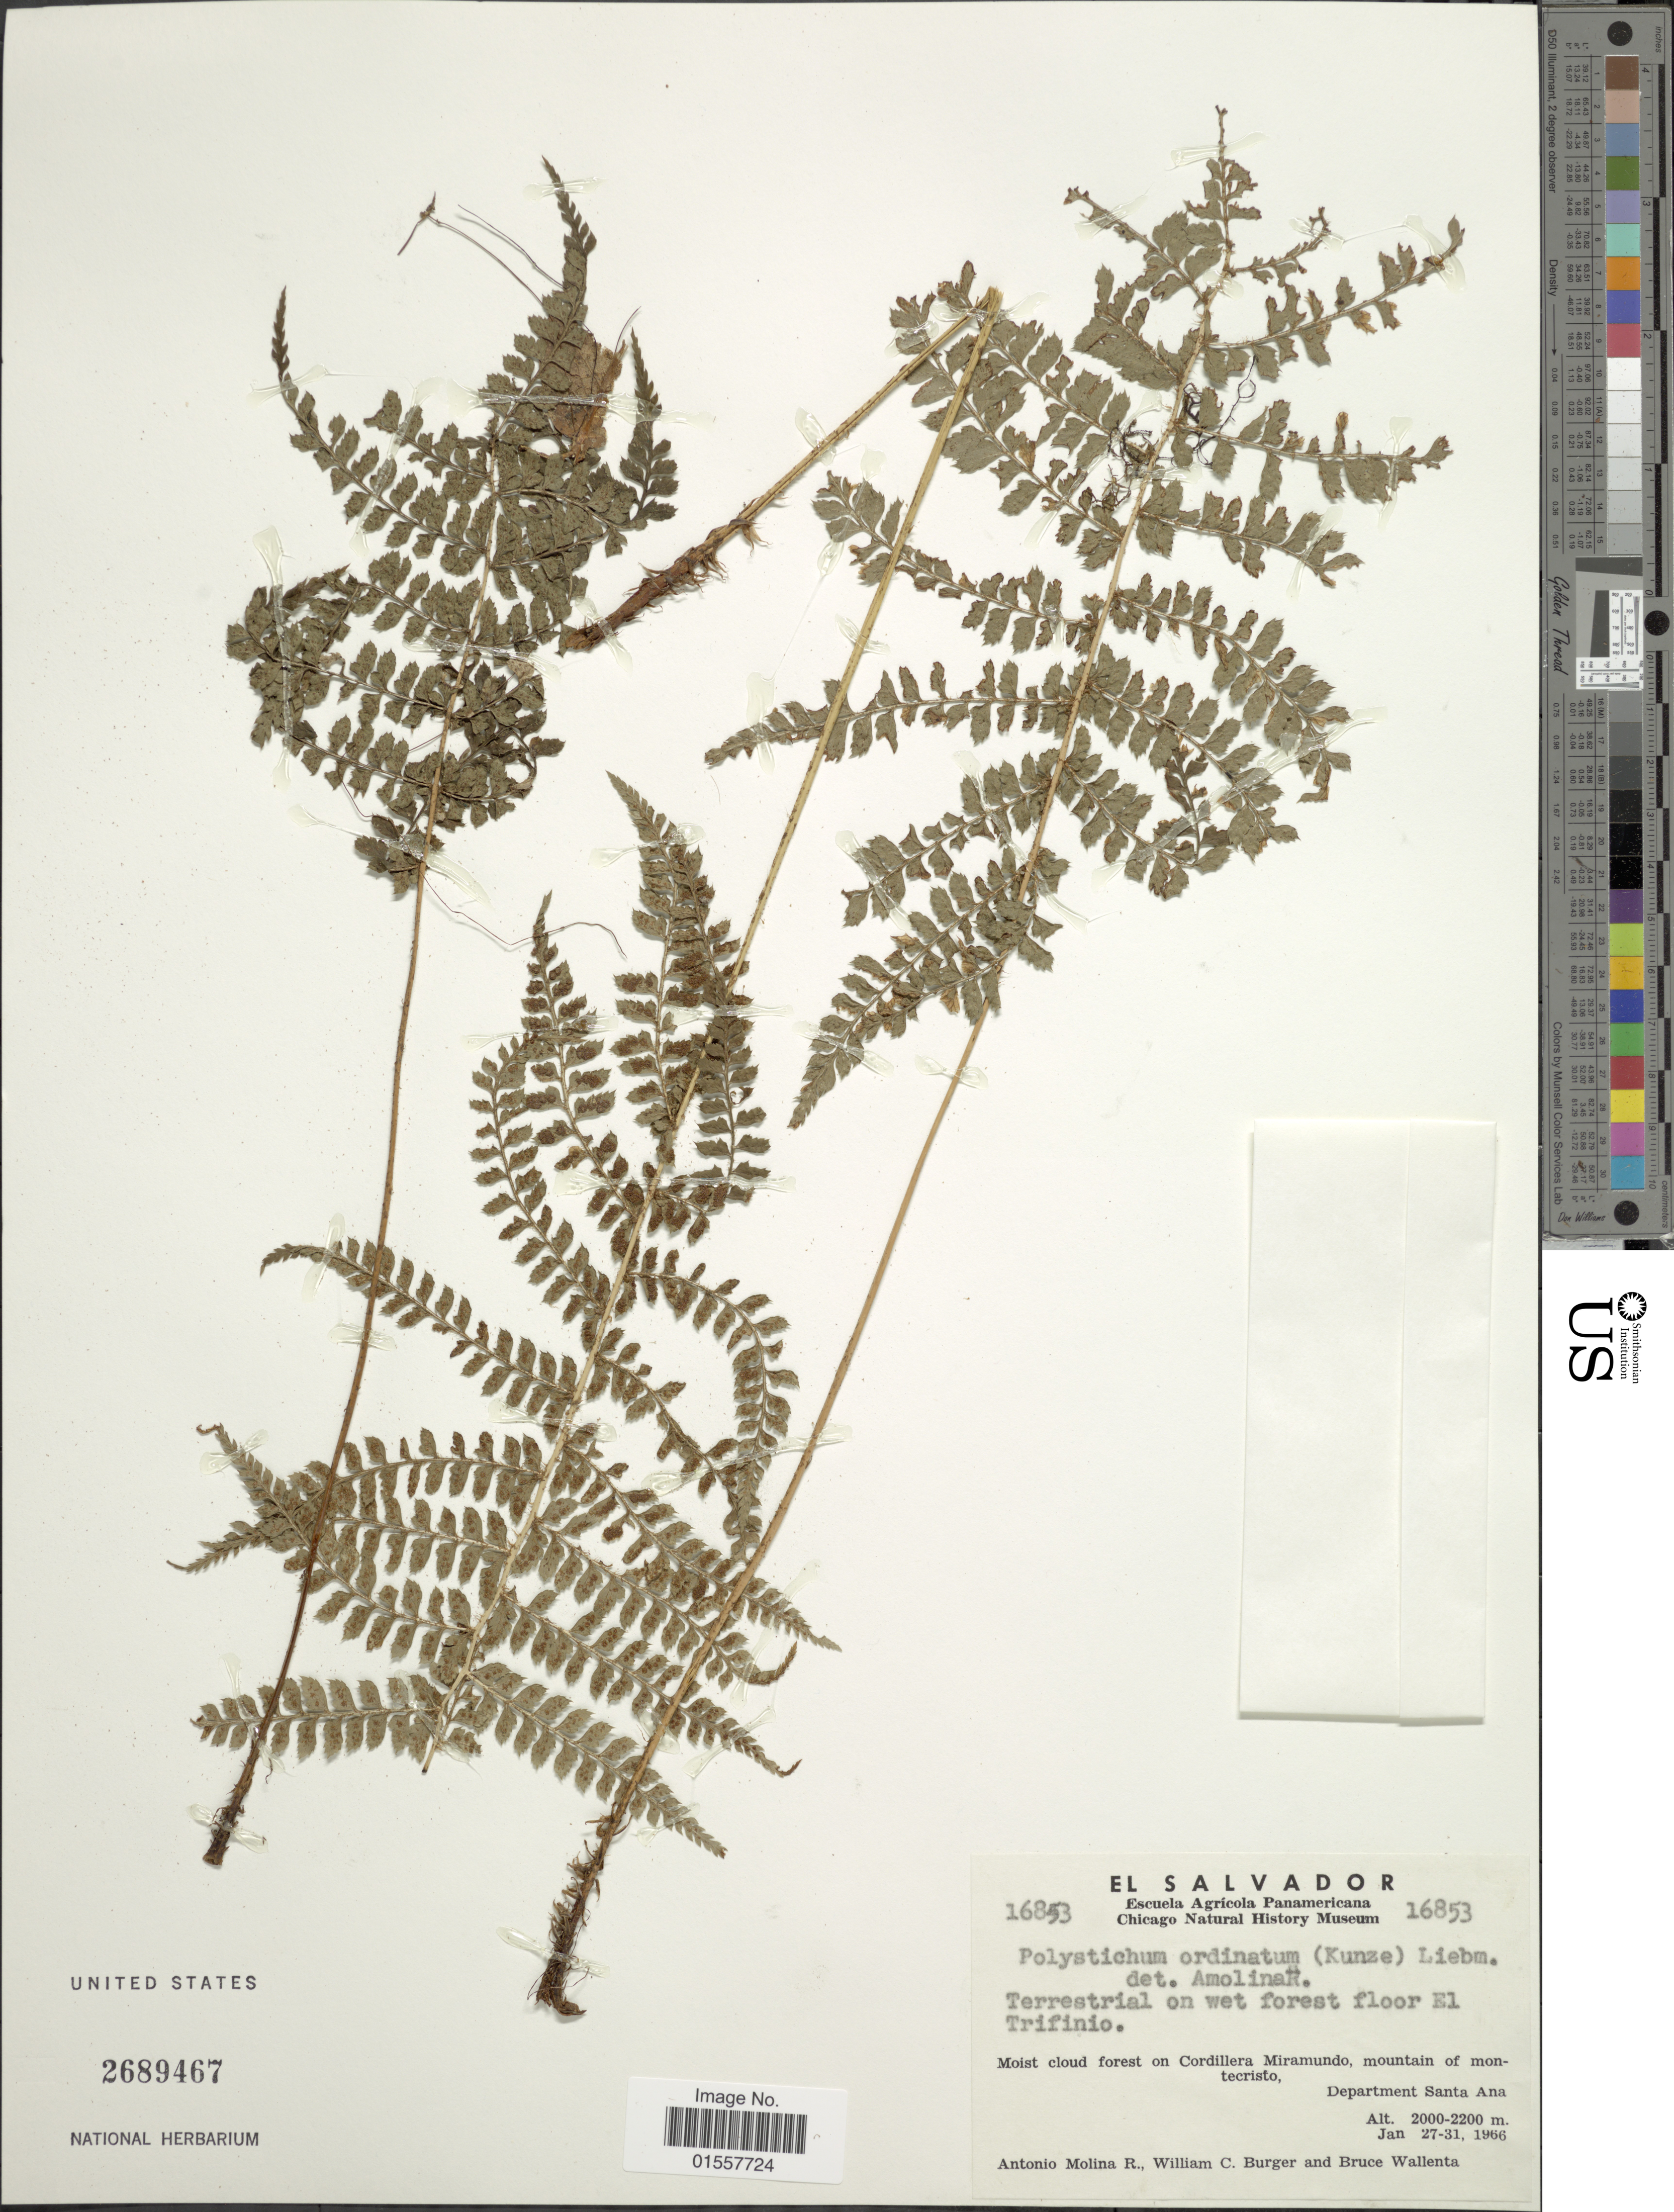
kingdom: Plantae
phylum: Tracheophyta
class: Polypodiopsida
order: Polypodiales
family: Dryopteridaceae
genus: Polystichum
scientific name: Polystichum ordinatum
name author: (Kunze) Liebm.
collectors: A. Molina R., W. Burger & B. Wallenta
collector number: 16853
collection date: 1966-01-27/1966-01-31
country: El Salvador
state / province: Santa Ana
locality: On wet forest floor El Trifinio, moist cloud forest on Cordillera Miramundo, mountain of montecristo, Department Santa Ana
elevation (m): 2000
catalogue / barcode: US 2689467